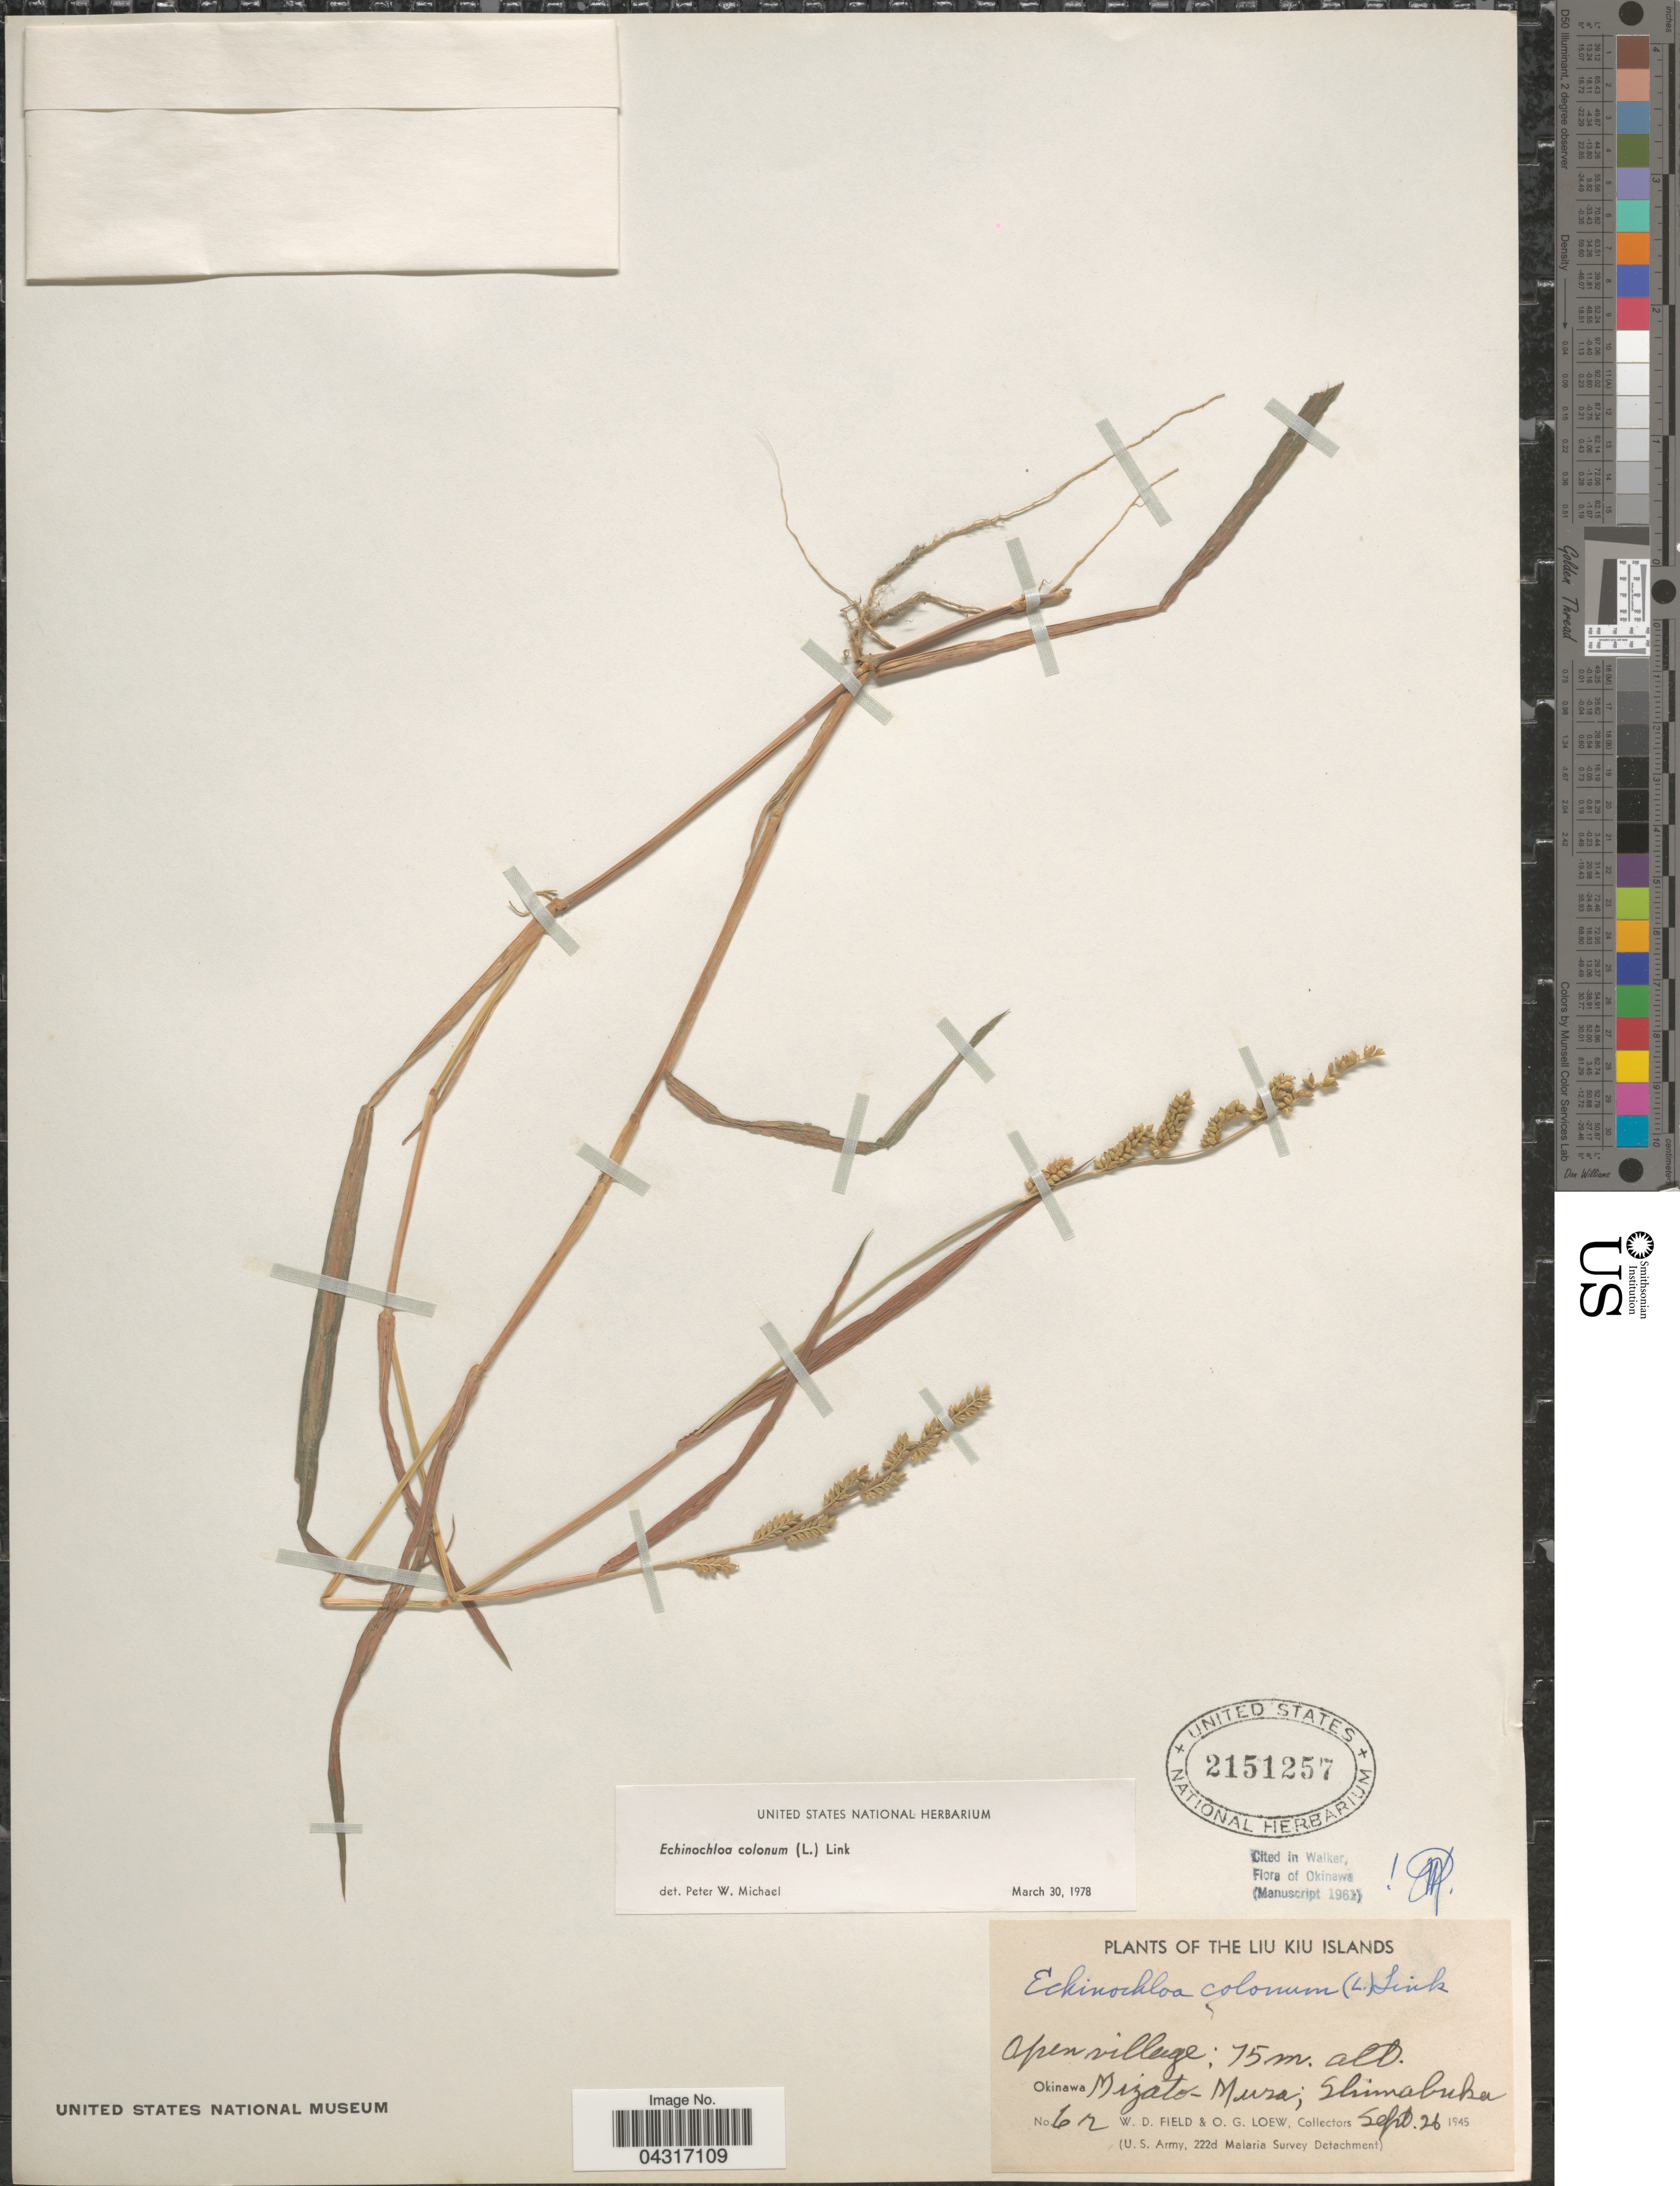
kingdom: Plantae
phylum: Tracheophyta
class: Liliopsida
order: Poales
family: Poaceae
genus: Echinochloa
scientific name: Echinochloa colona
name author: (L.) Link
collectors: W. D. Field & O. G. Loew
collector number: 6r*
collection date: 1945-09-26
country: Japan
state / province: Okinawa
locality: The Liu Kiu Islands. Mizato-Mura; Shimabuku. (U.S. Army, 222d Malaria Survey Detachment) [unsure placement].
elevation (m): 15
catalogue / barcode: US 2151257